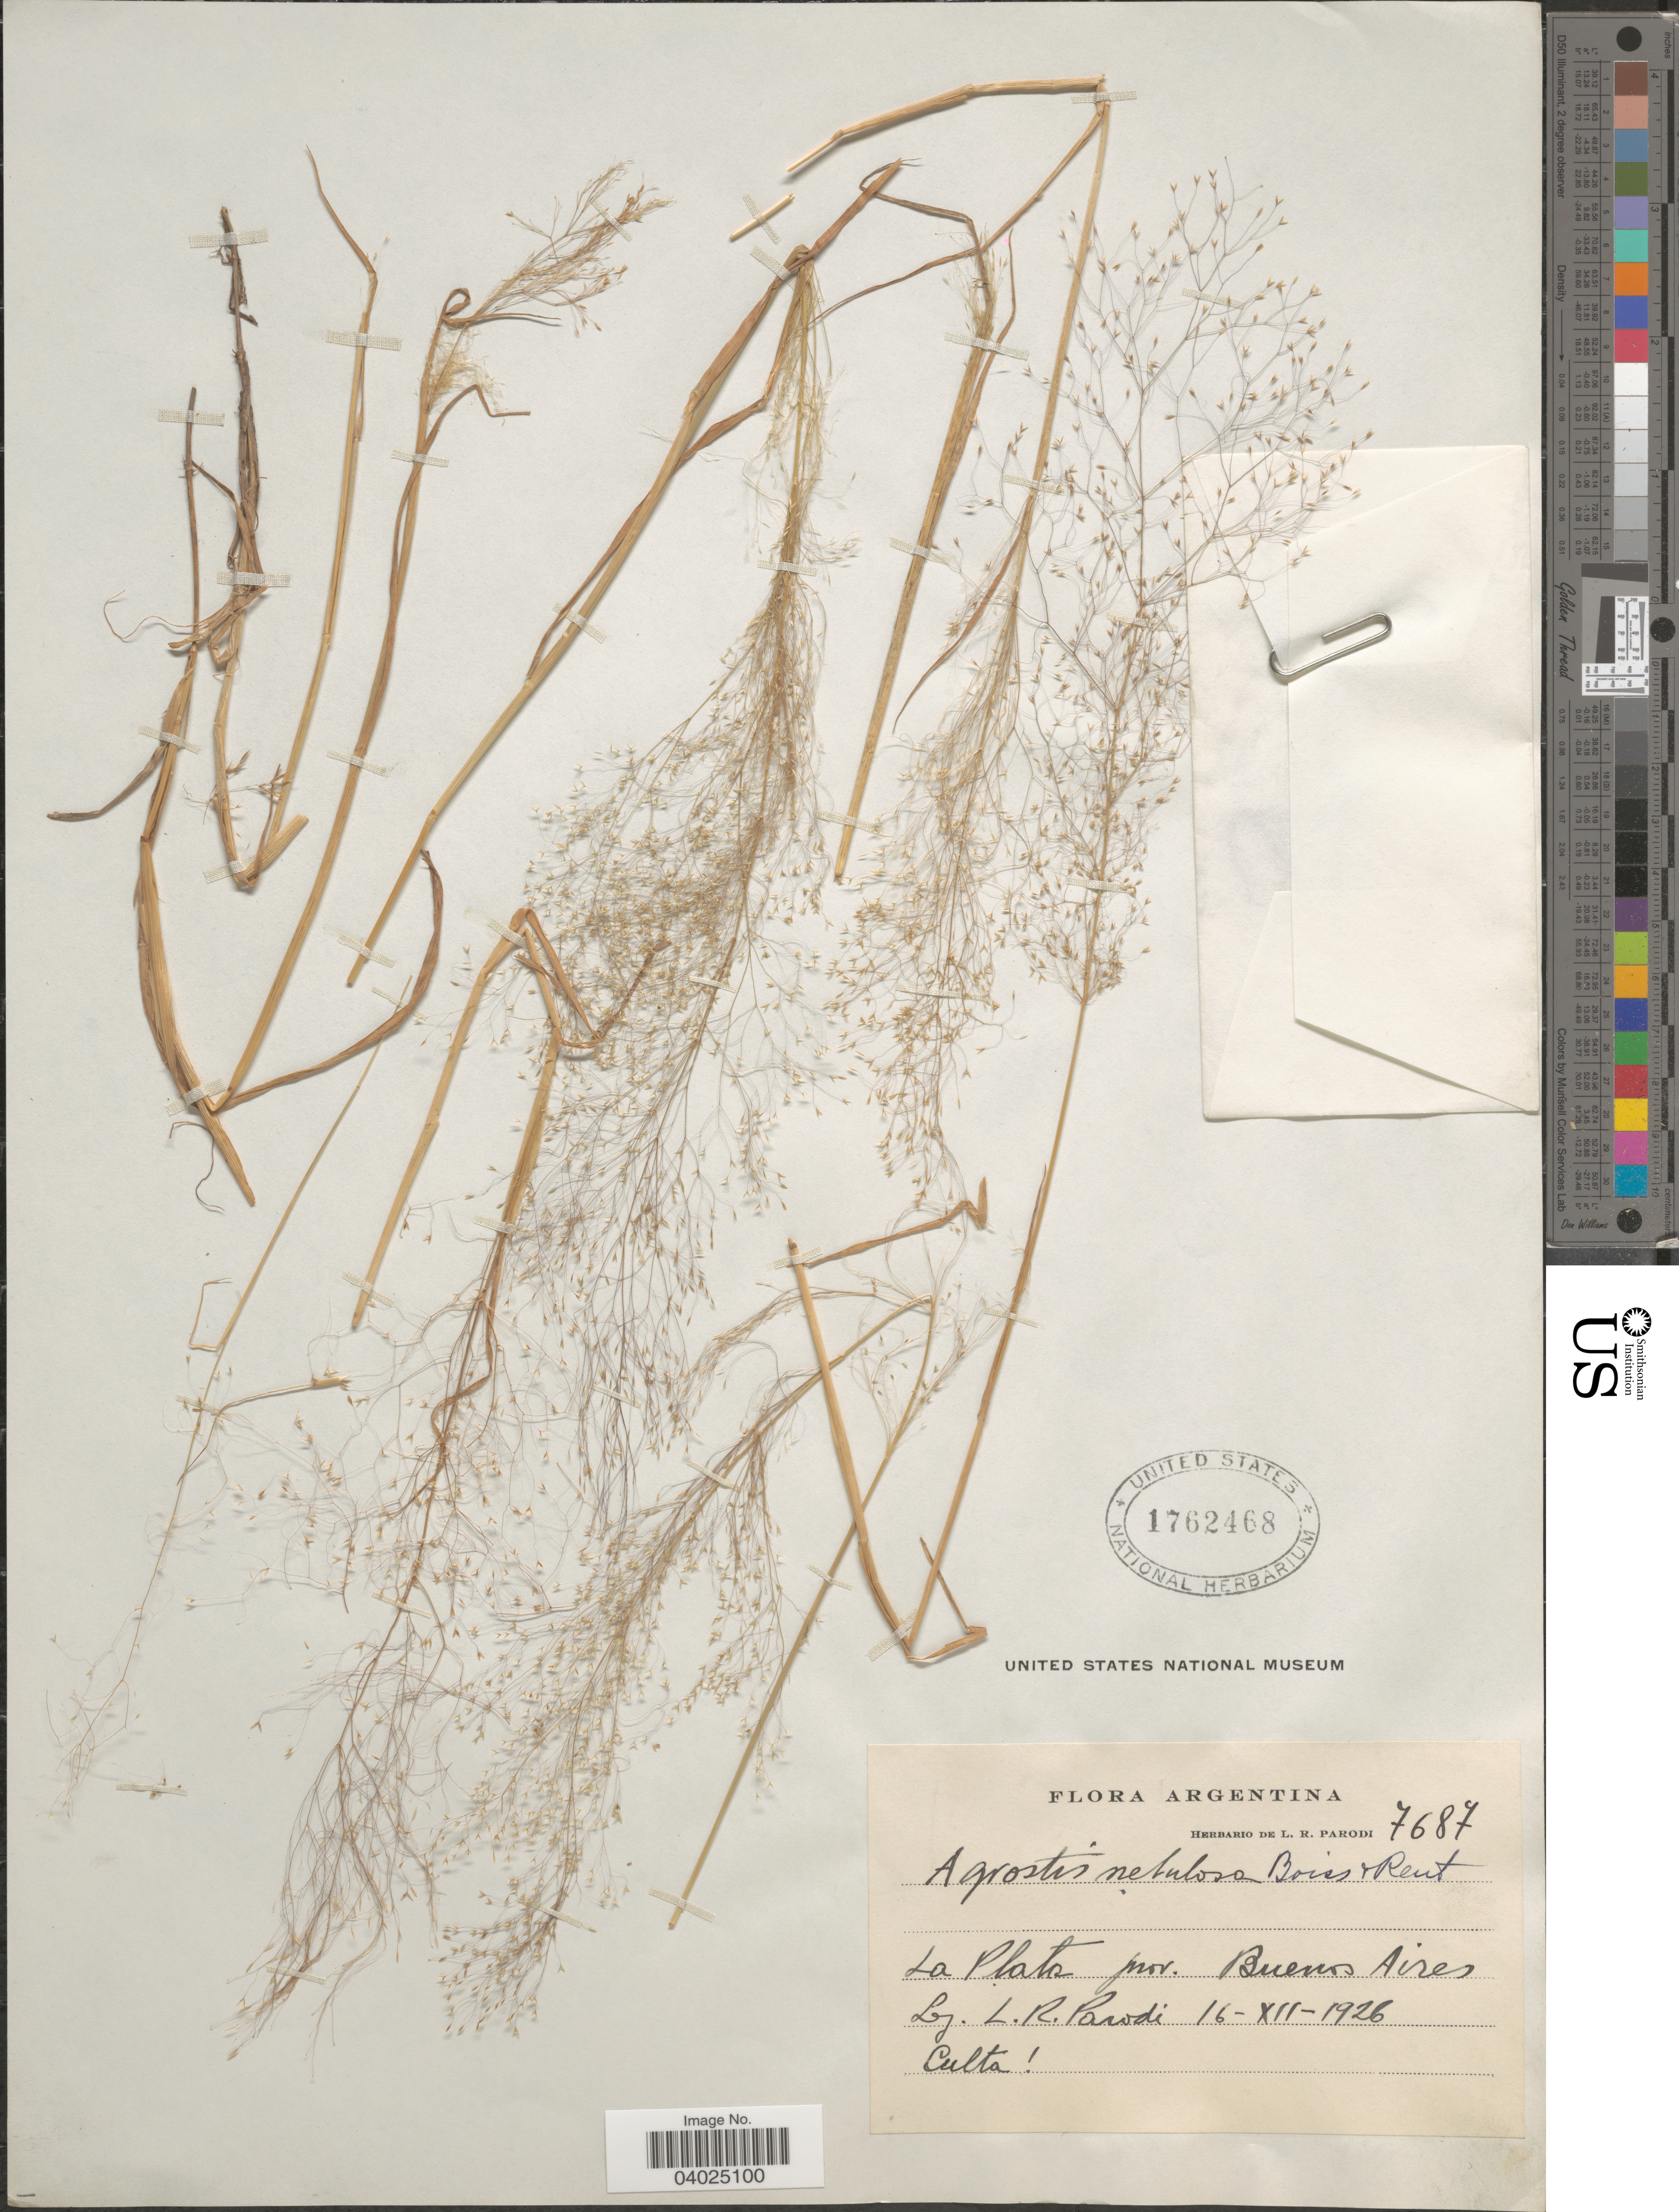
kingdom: Plantae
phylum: Tracheophyta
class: Liliopsida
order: Poales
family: Poaceae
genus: Agrostis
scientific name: Agrostis sp.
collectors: L. R. Parodi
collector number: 7687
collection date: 1926-12-16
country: Argentina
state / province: Buenos Aires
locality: La Plata.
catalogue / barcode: US 1762468